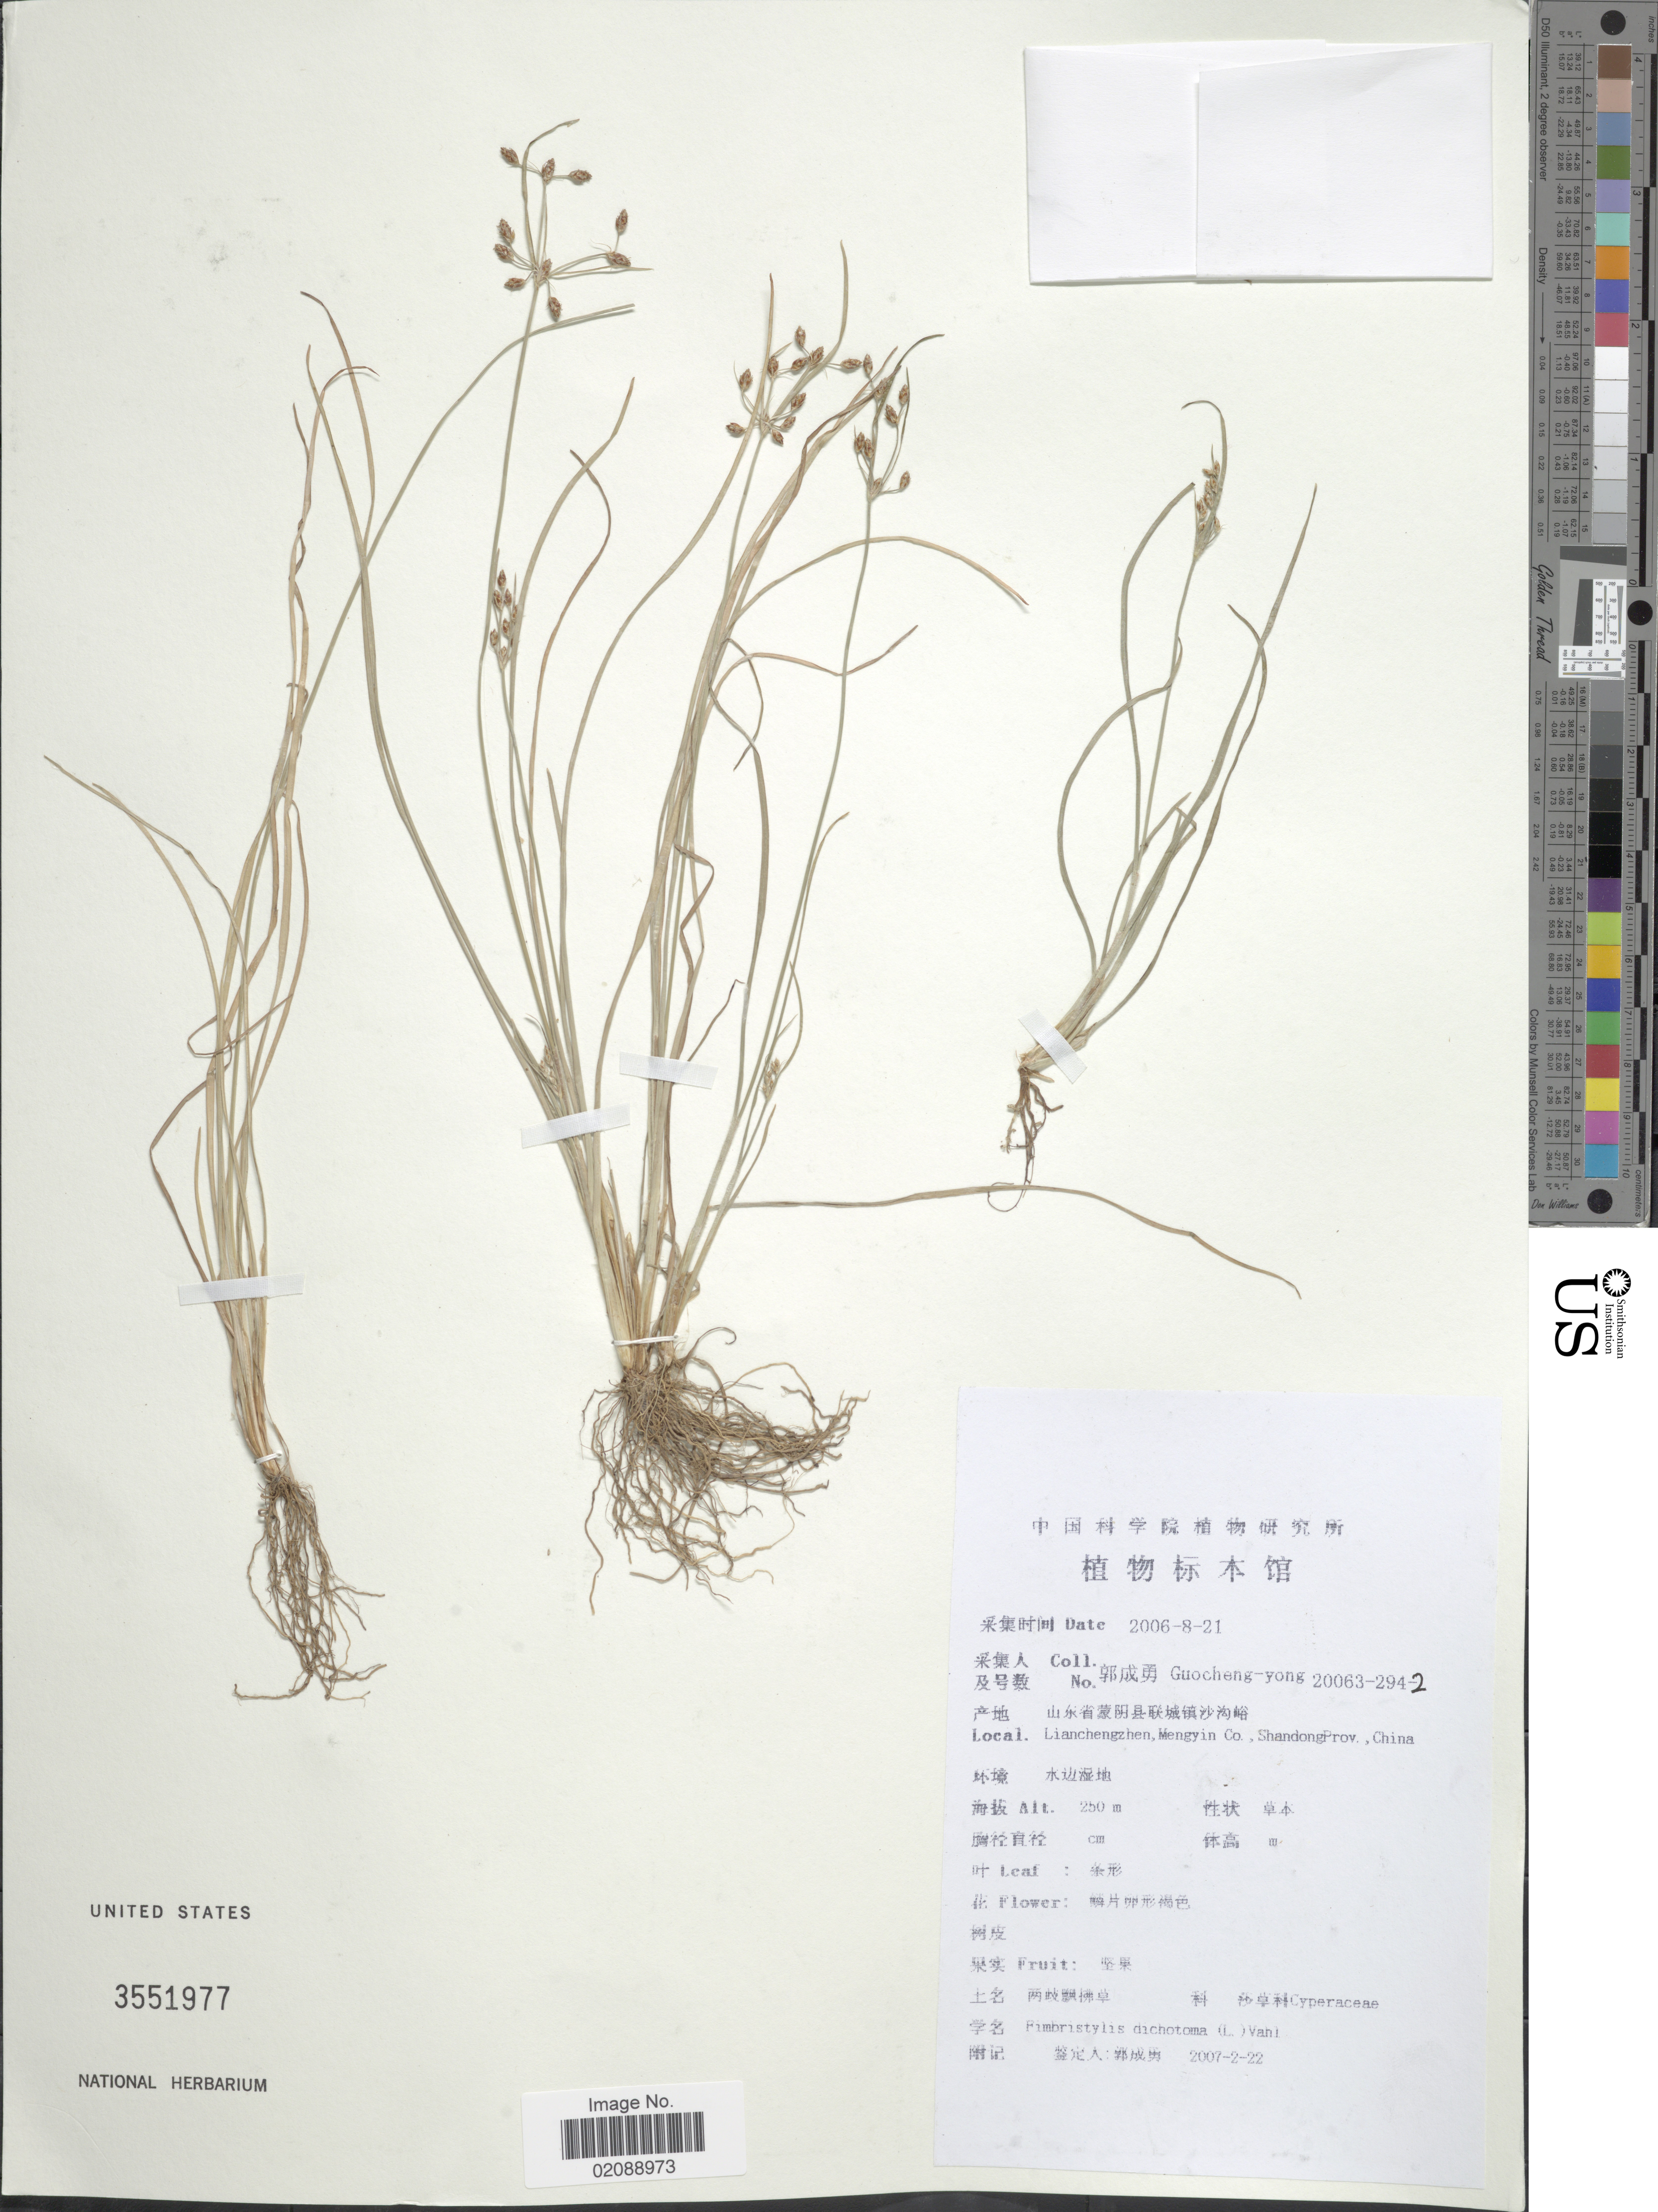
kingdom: Plantae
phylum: Tracheophyta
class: Liliopsida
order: Poales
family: Cyperaceae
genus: Fimbristylis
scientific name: Fimbristylis dichotoma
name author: (L.) Vahl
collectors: Guo cheng-yong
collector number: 200632942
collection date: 2006-08-21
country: China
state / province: Shandong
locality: Lianchengzhen, Mengyin Co.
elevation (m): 250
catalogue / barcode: US 3551977